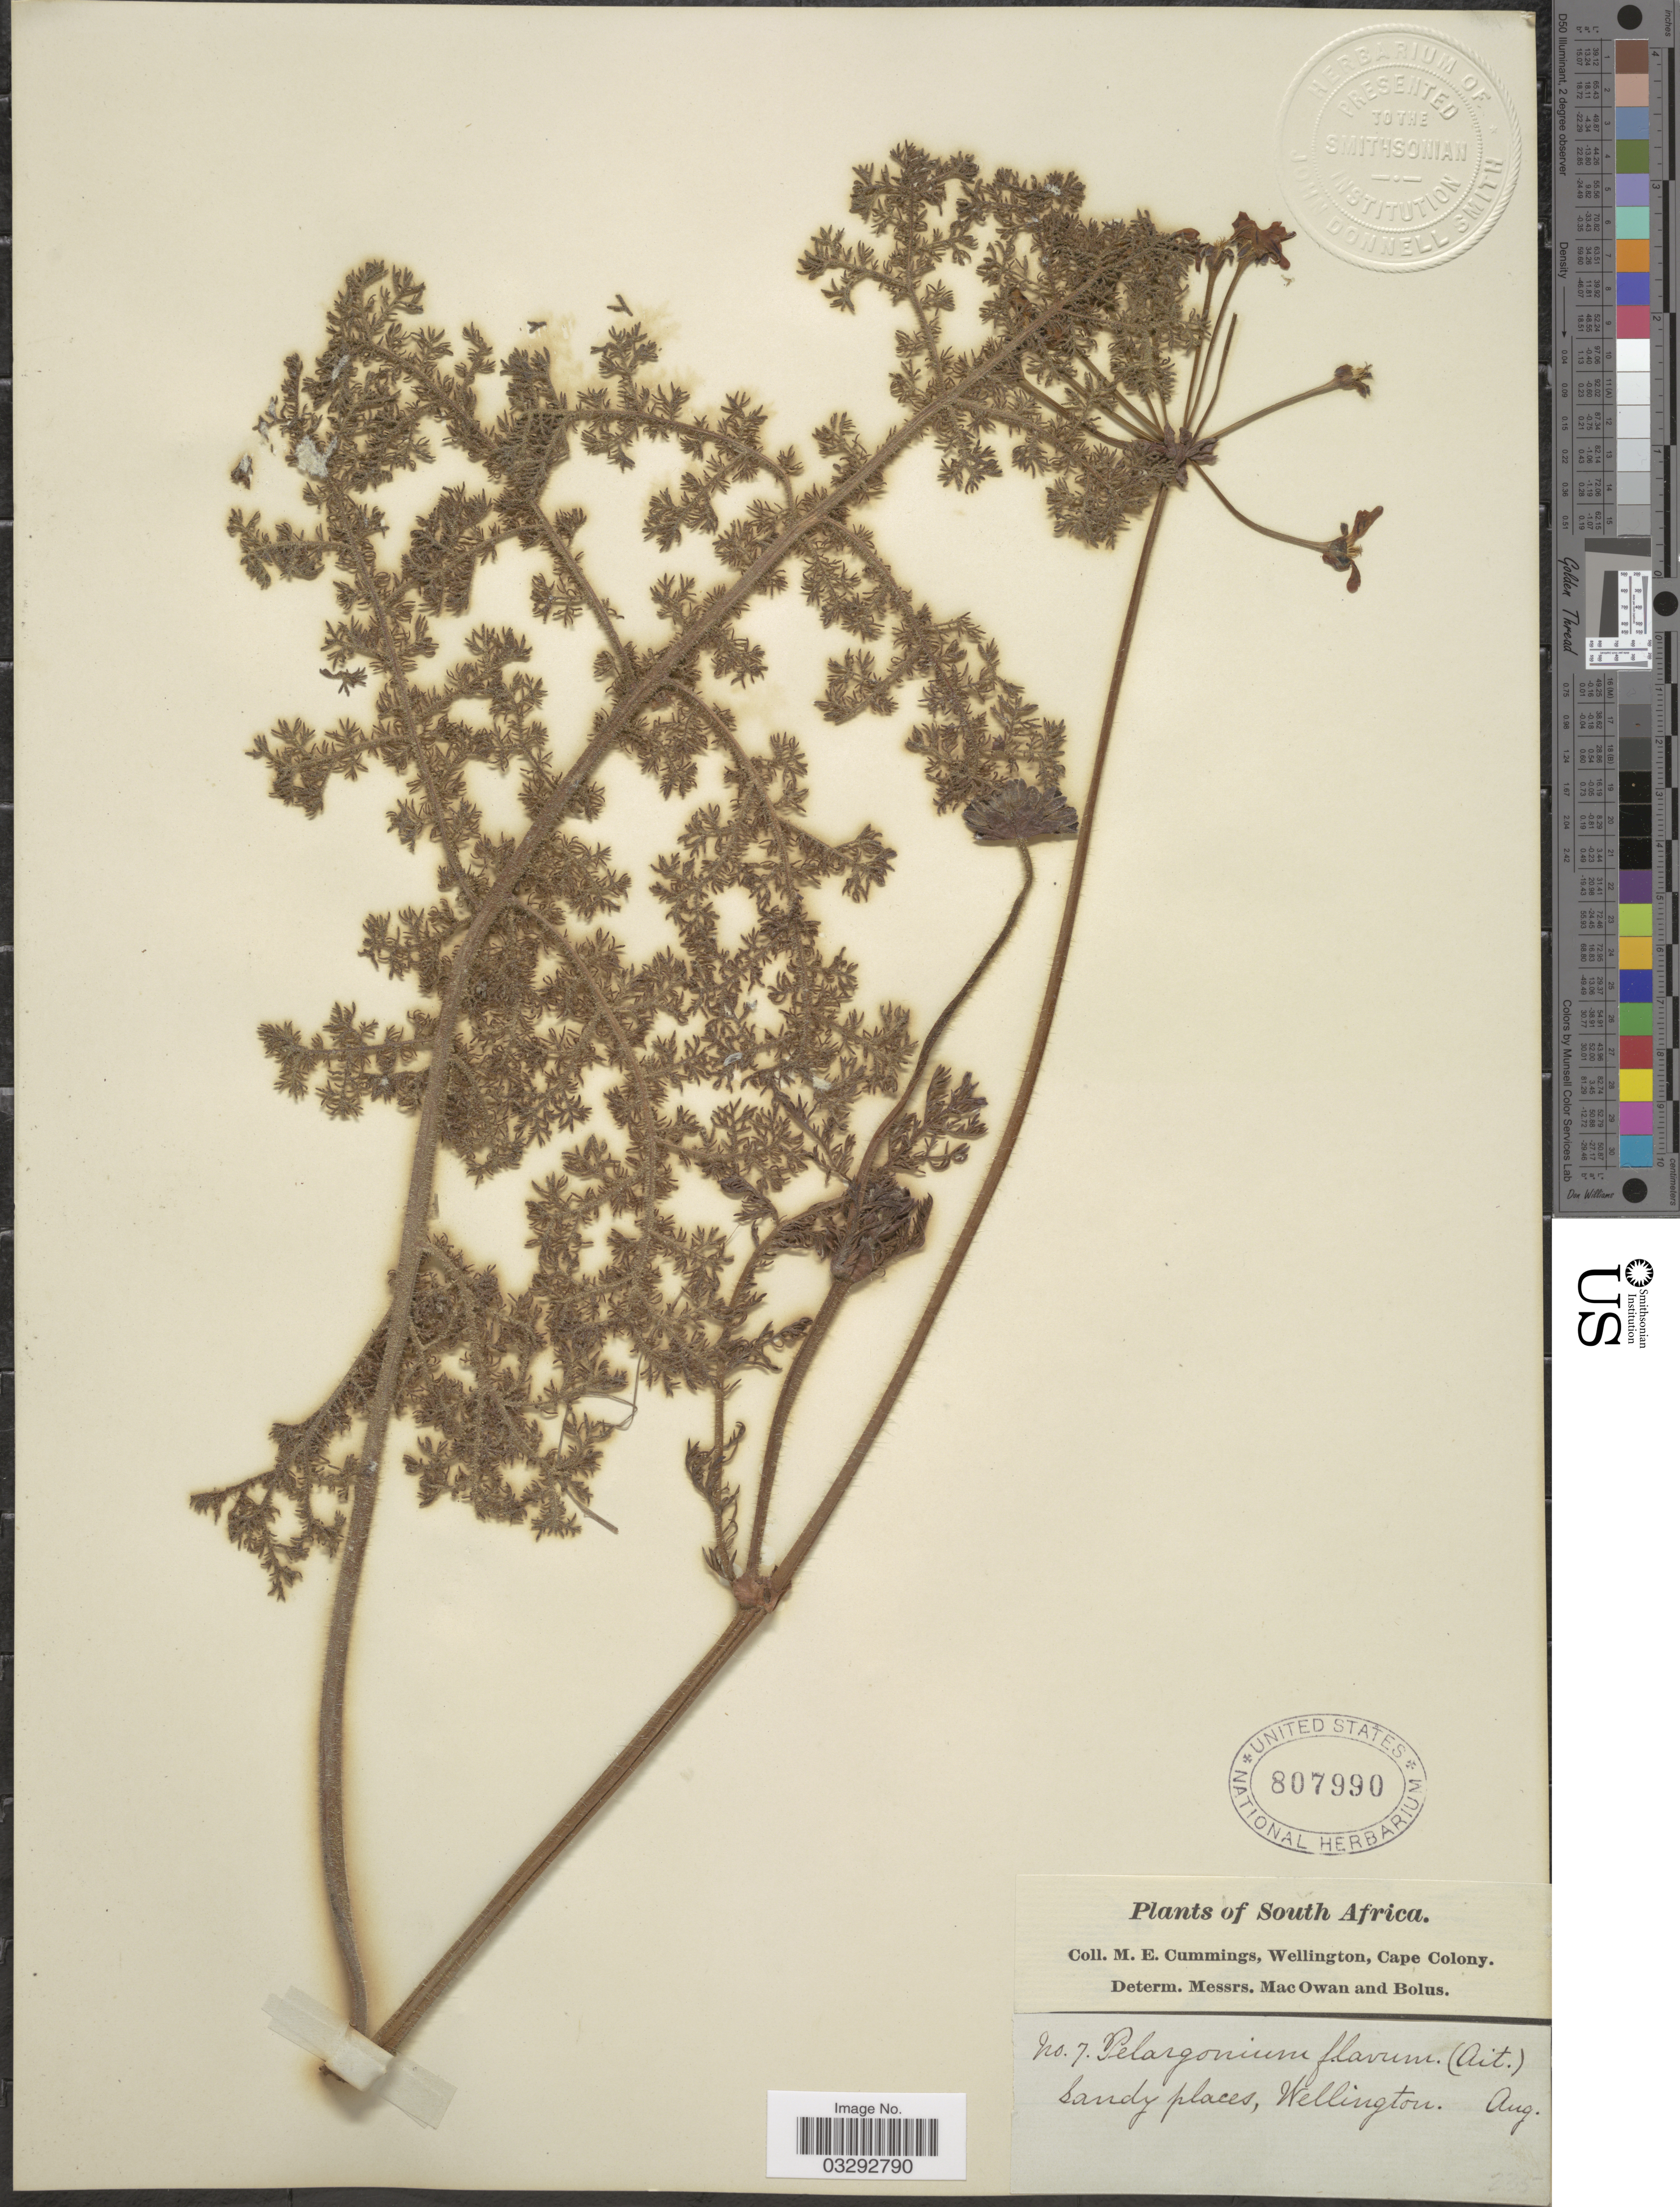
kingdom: Plantae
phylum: Tracheophyta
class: Magnoliopsida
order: Geraniales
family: Geraniaceae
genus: Pelargonium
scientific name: Pelargonium flavum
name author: (L.) L'Hér.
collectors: M. E. Cummings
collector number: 7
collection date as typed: Aug.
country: South Africa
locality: Wellington.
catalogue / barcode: US 807990